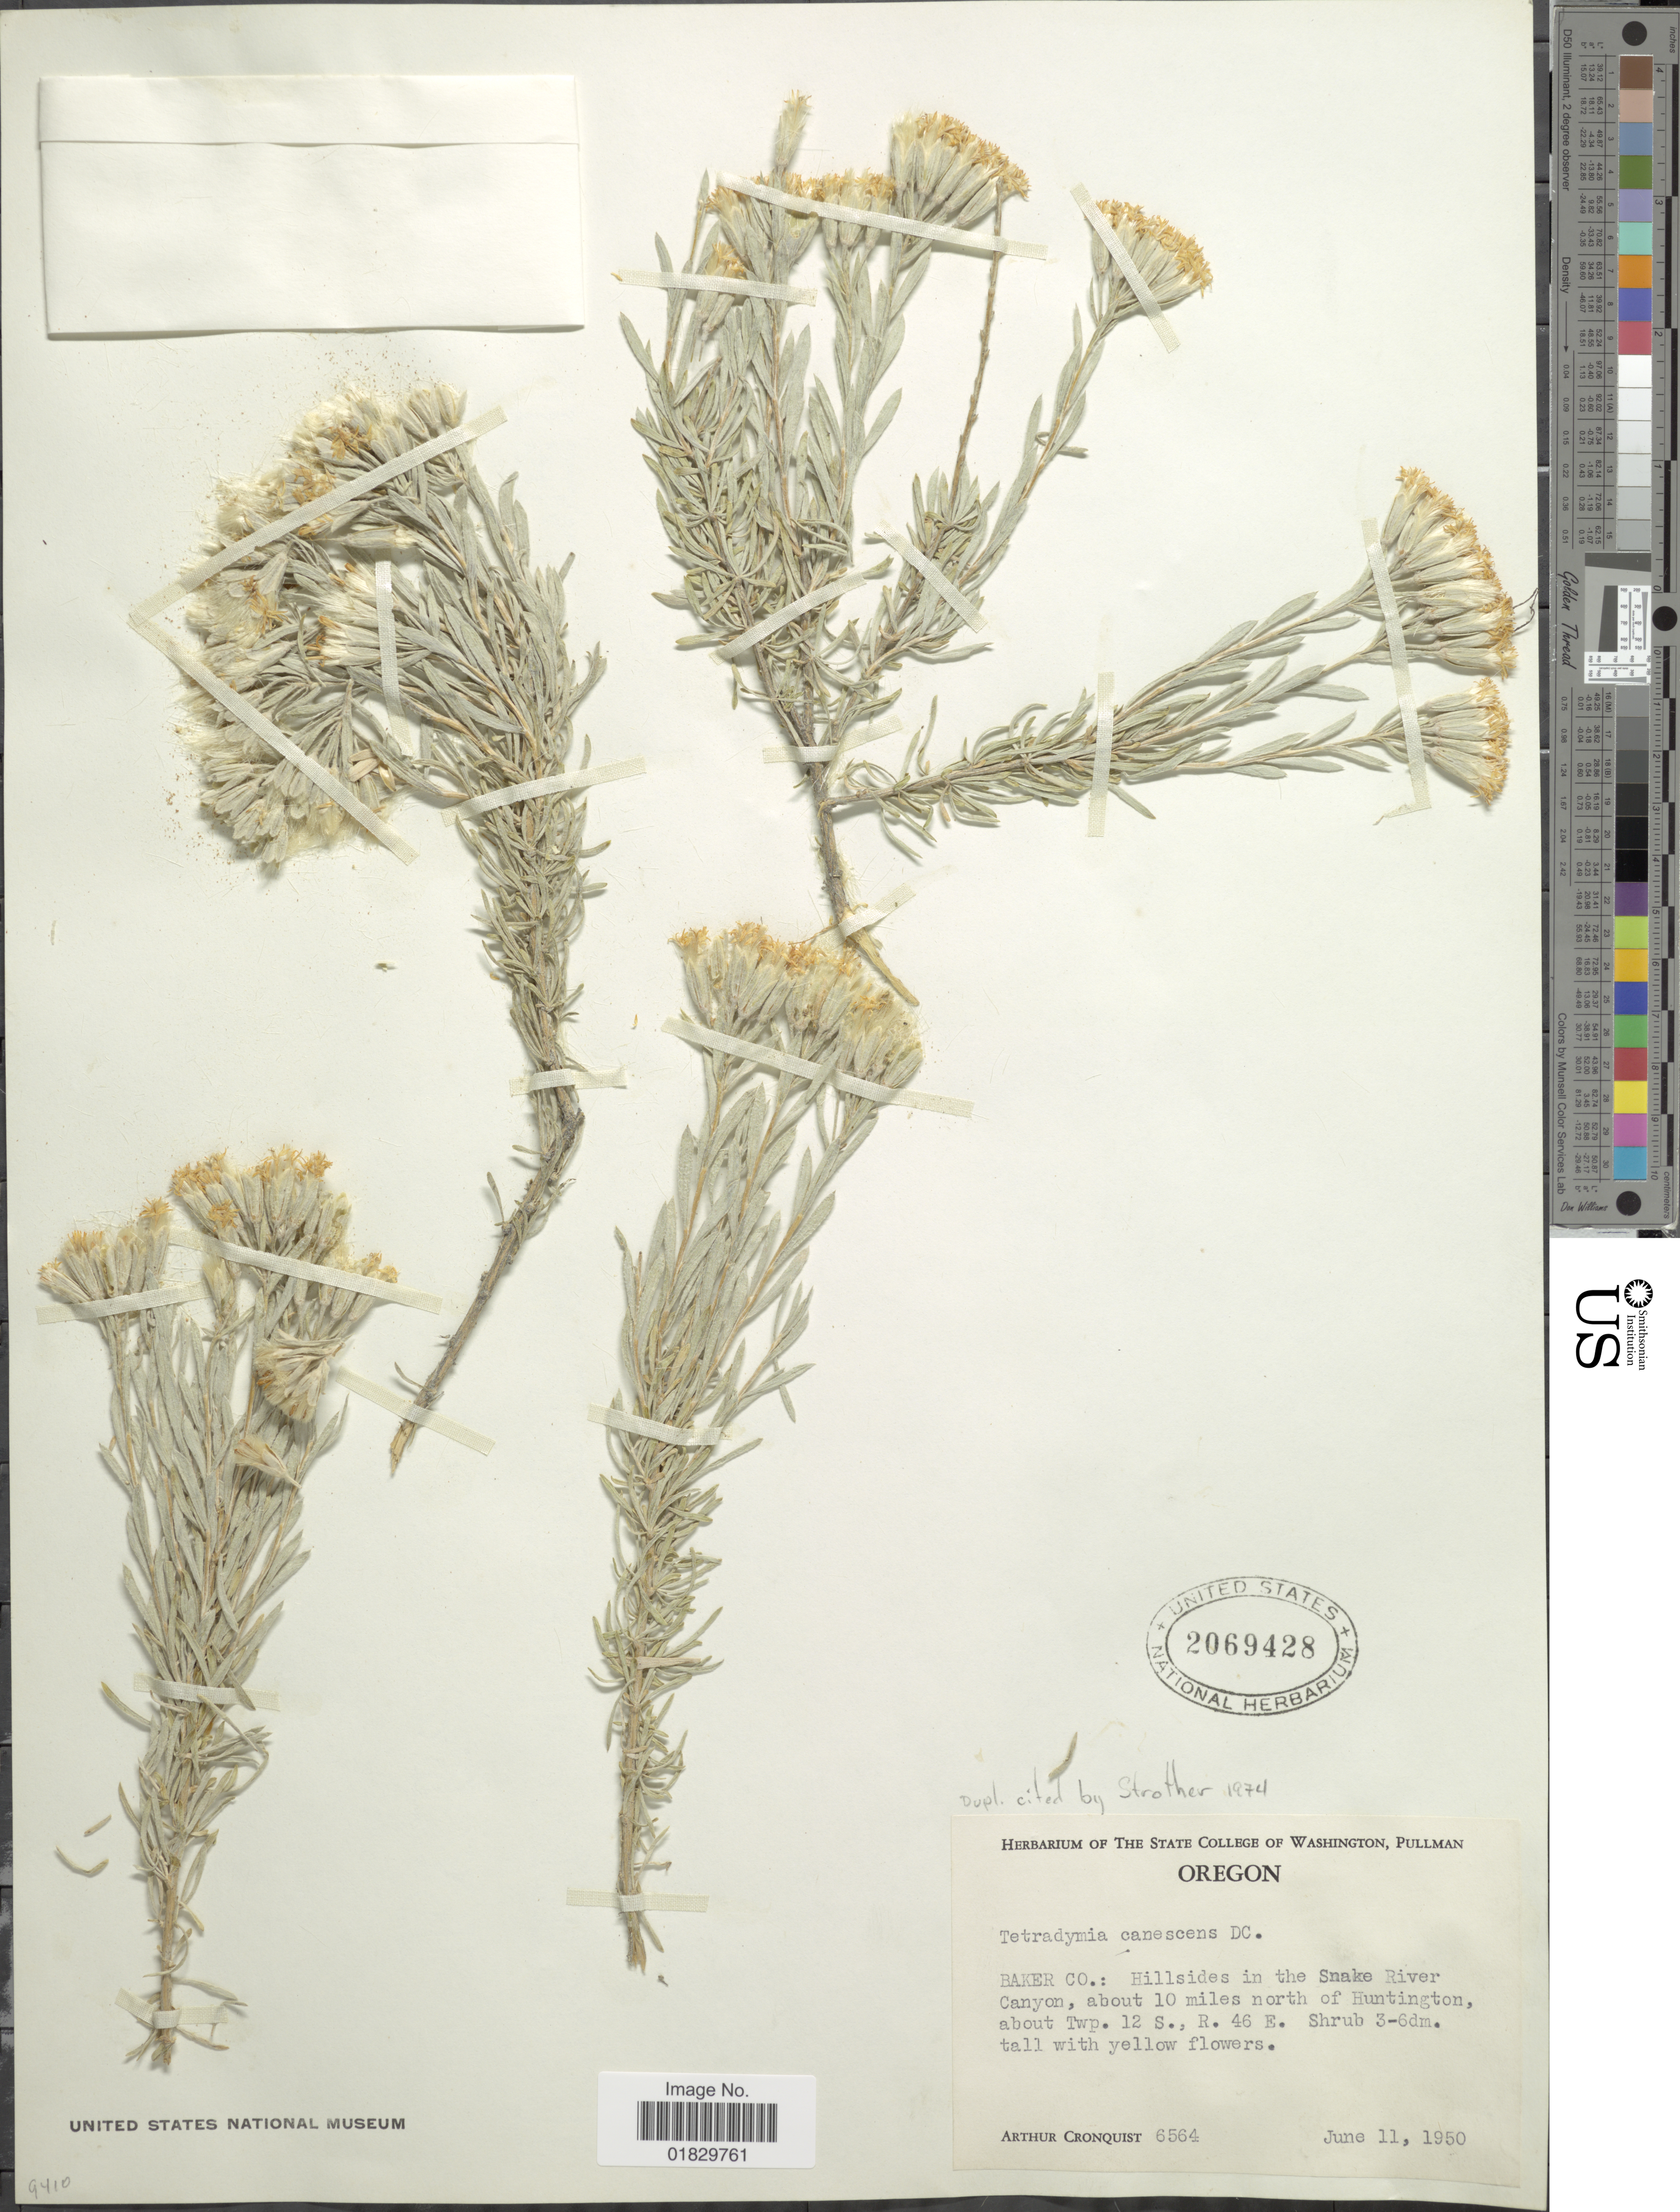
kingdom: Plantae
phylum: Tracheophyta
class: Magnoliopsida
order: Asterales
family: Asteraceae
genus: Tetradymia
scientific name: Tetradymia canescens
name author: DC.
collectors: A. J. Cronquist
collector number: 6564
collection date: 1950-06-11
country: United States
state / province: Oregon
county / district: Baker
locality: Hillsides in the Snake River Canyon, about 10 miles north of Huntington, about Twp. 12 S., R. 46 E.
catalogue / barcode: US 2069428